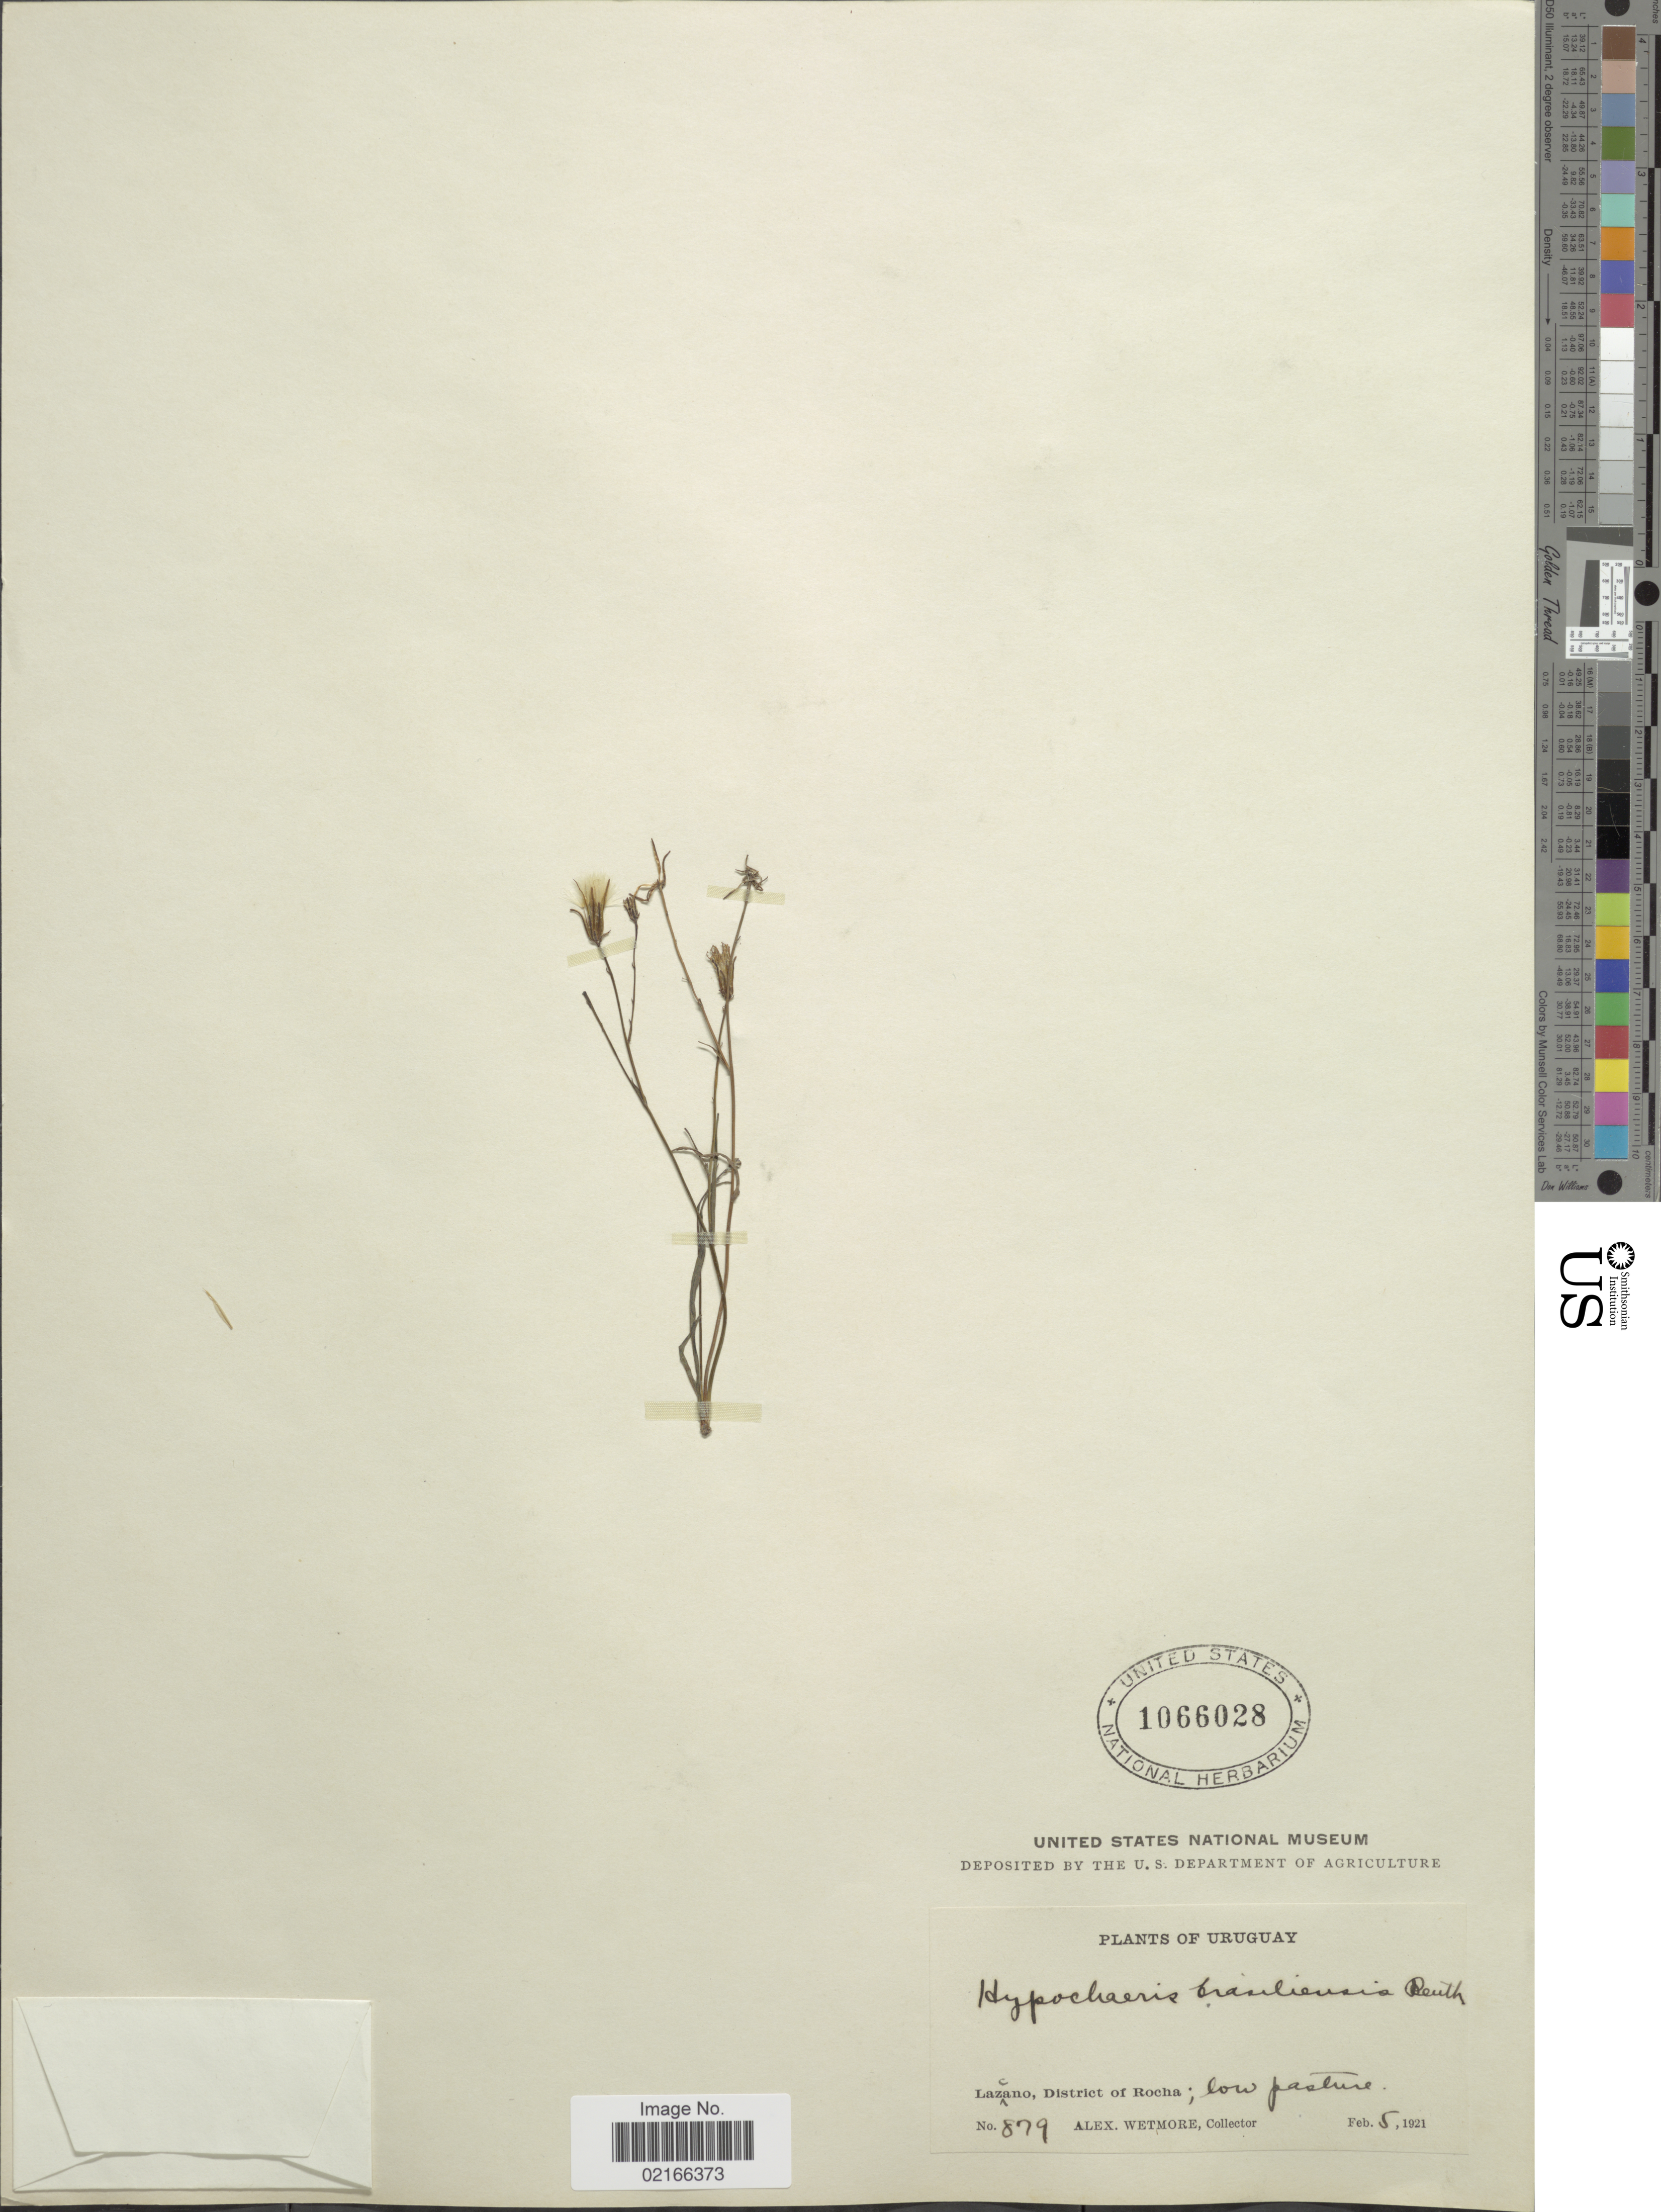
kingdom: Plantae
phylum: Tracheophyta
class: Magnoliopsida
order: Asterales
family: Asteraceae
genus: Hypochaeris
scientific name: Hypochaeris brasiliensis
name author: (Less.) Griseb.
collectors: A. Wetmore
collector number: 879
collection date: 1921-02-05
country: Uruguay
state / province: Rocha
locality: Lascano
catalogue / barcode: US 1066028